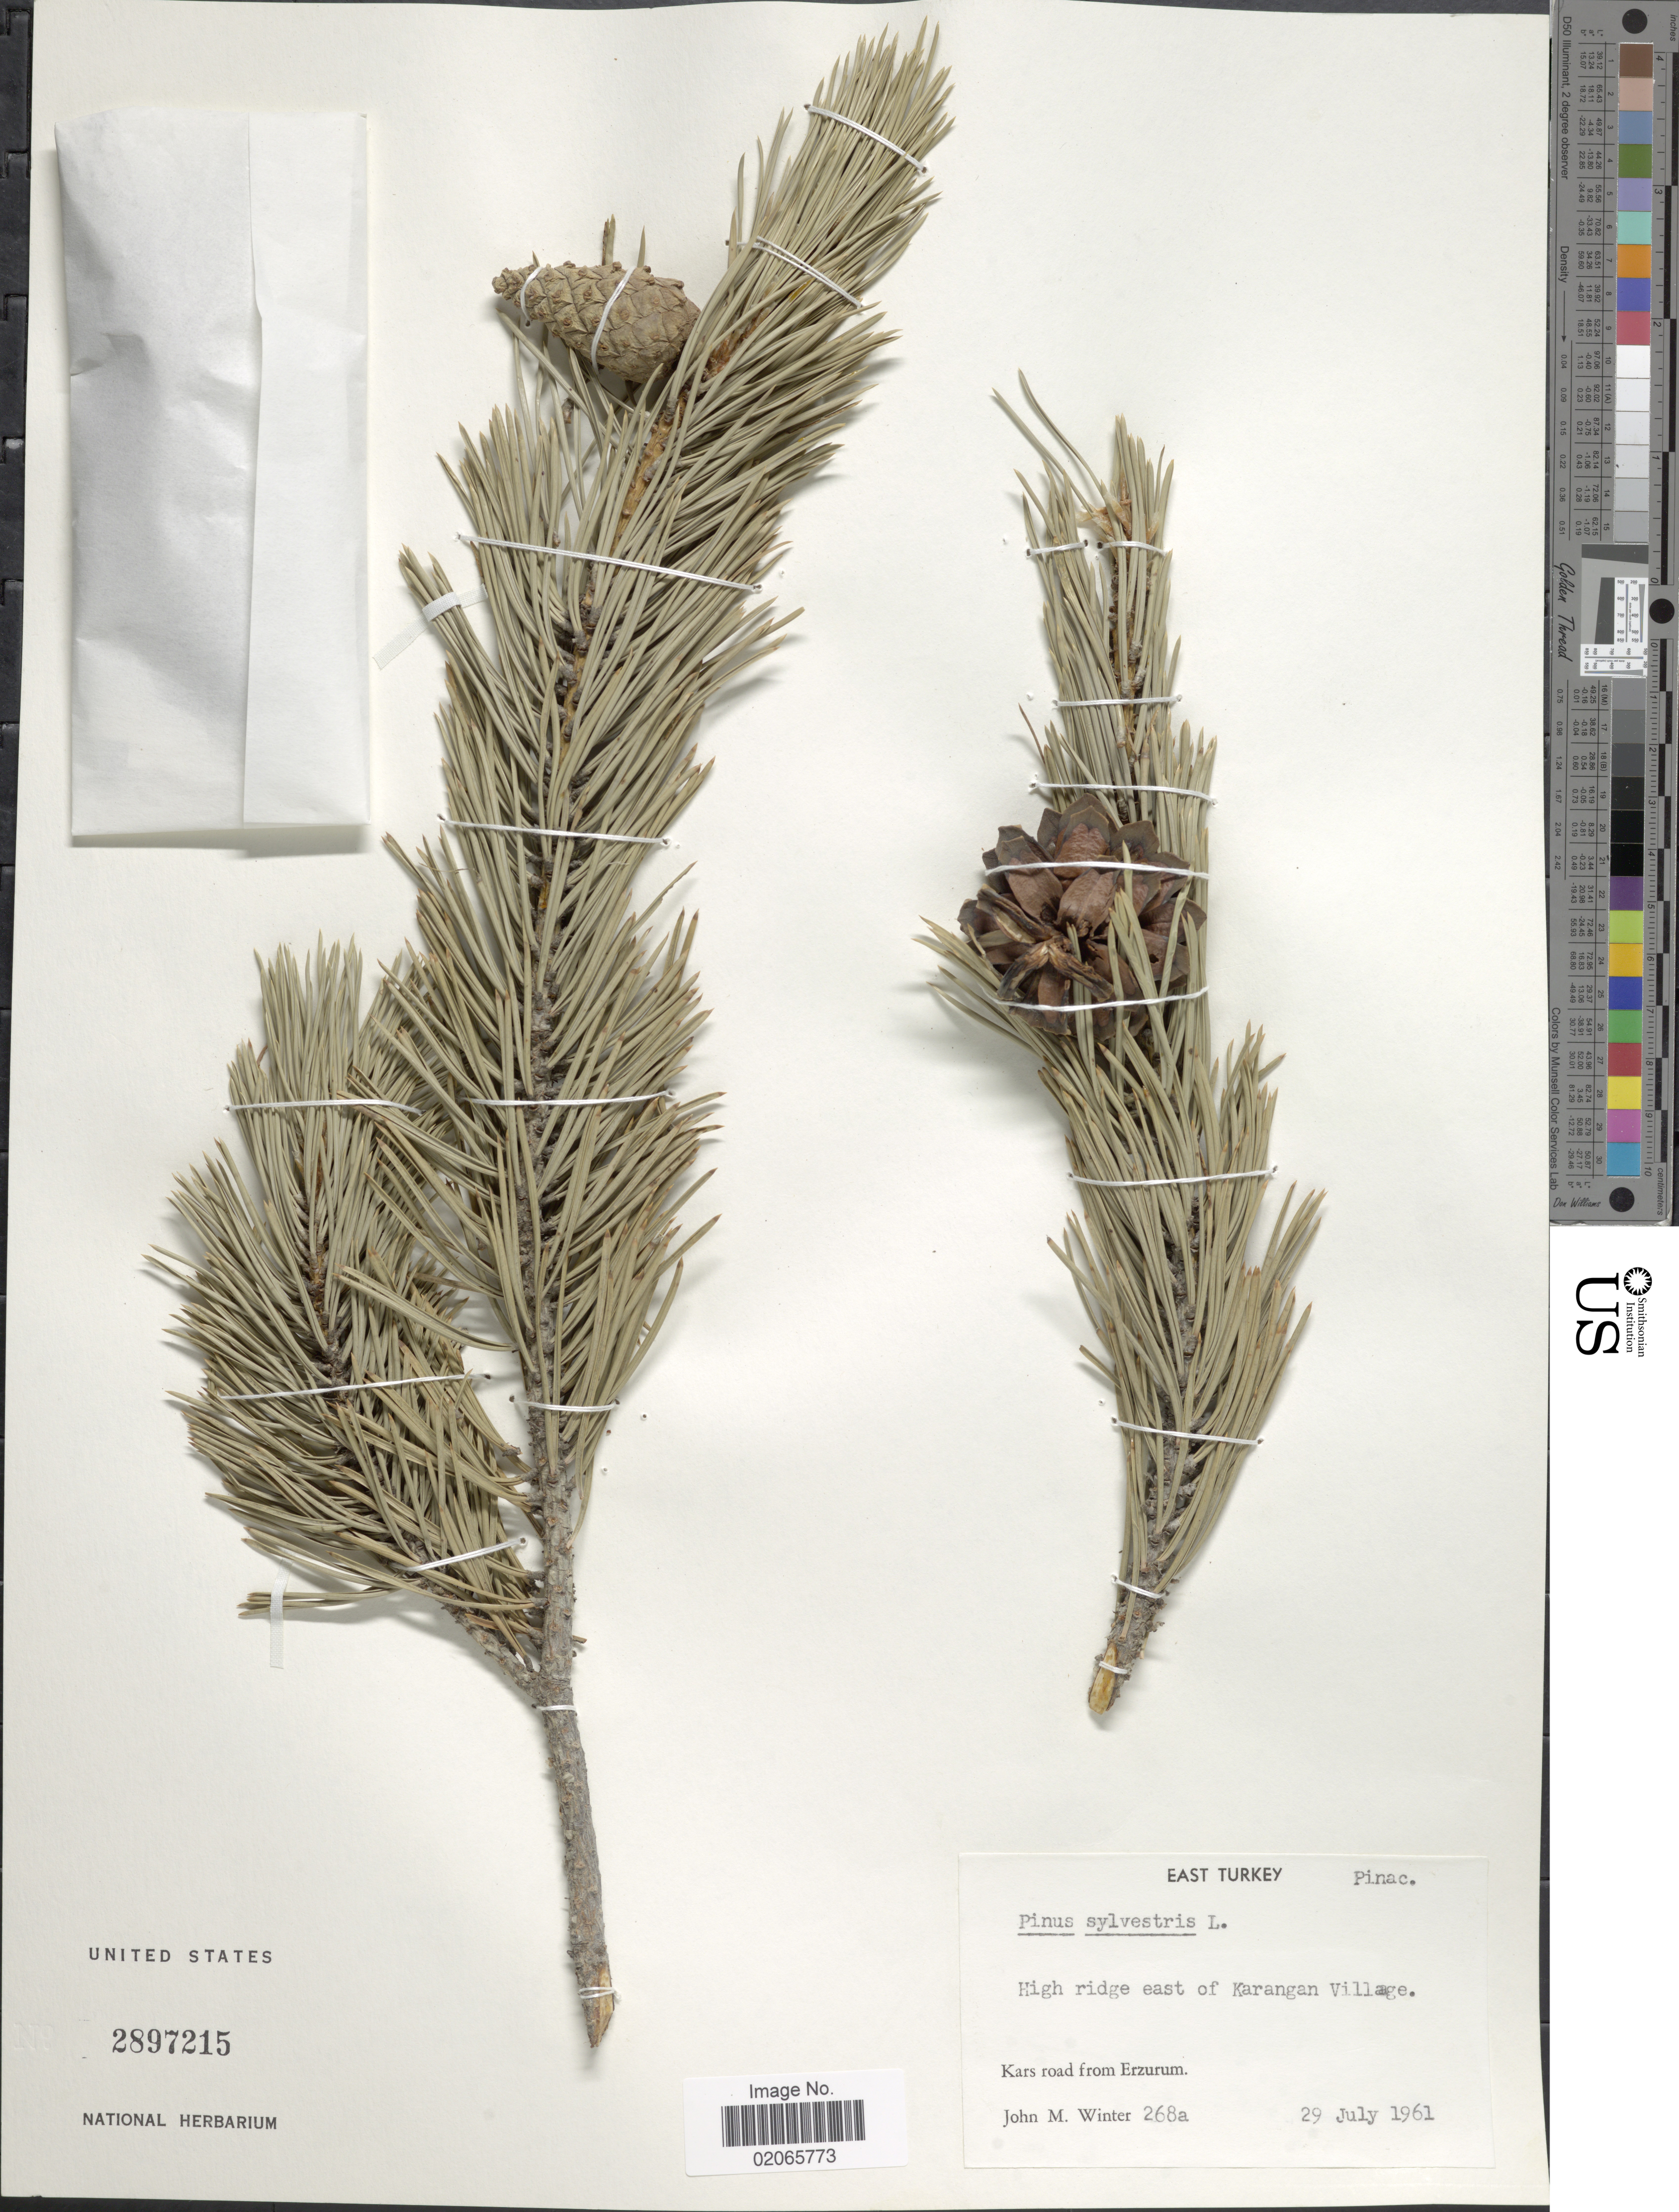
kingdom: Plantae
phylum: Tracheophyta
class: Pinopsida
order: Pinales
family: Pinaceae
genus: Pinus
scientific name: Pinus sylvestris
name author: L.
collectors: J. M. Winter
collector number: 268a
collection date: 1961-07-29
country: Turkey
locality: East Turkey, High ridge east of Karangan VIllage, Kars road from Erzurum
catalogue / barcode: US 2897215